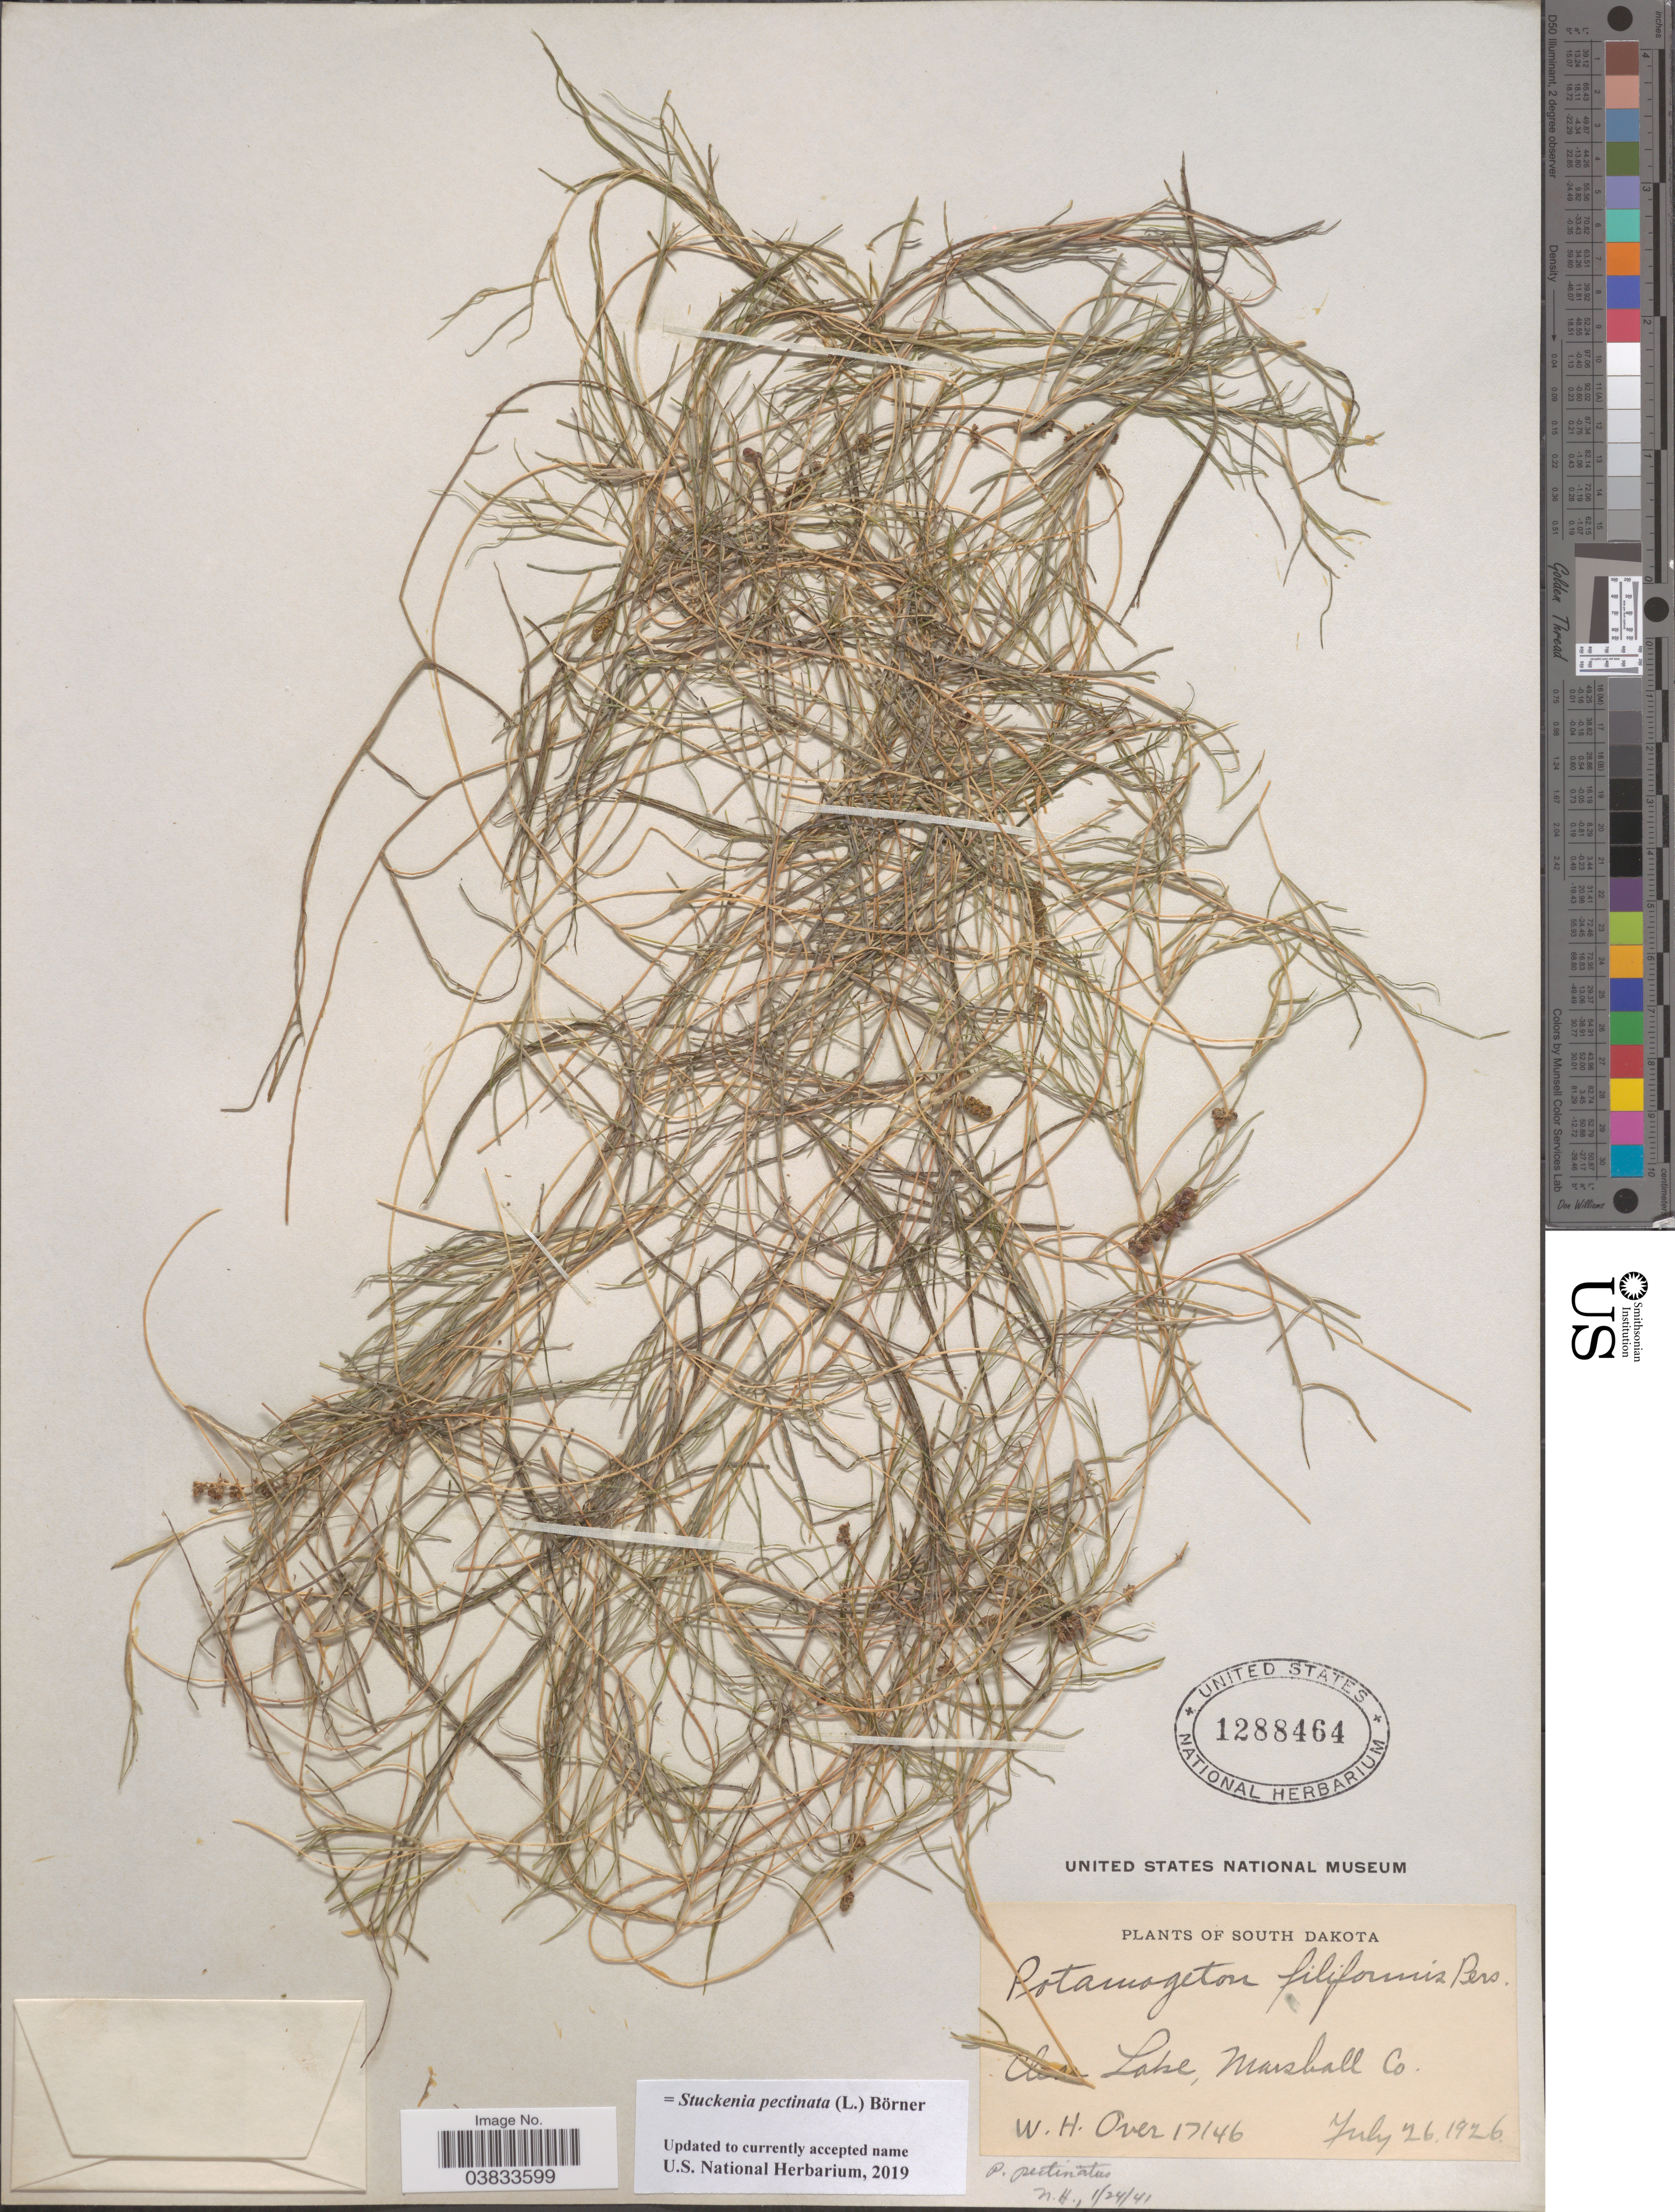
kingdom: Plantae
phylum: Tracheophyta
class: Liliopsida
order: Alismatales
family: Potamogetonaceae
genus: Stuckenia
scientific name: Stuckenia pectinata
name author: (L.) Börner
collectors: W. Over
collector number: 17146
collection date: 1926-07-26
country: United States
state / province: South Dakota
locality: Clear Lake, Marshall Co.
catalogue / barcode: US 1288464